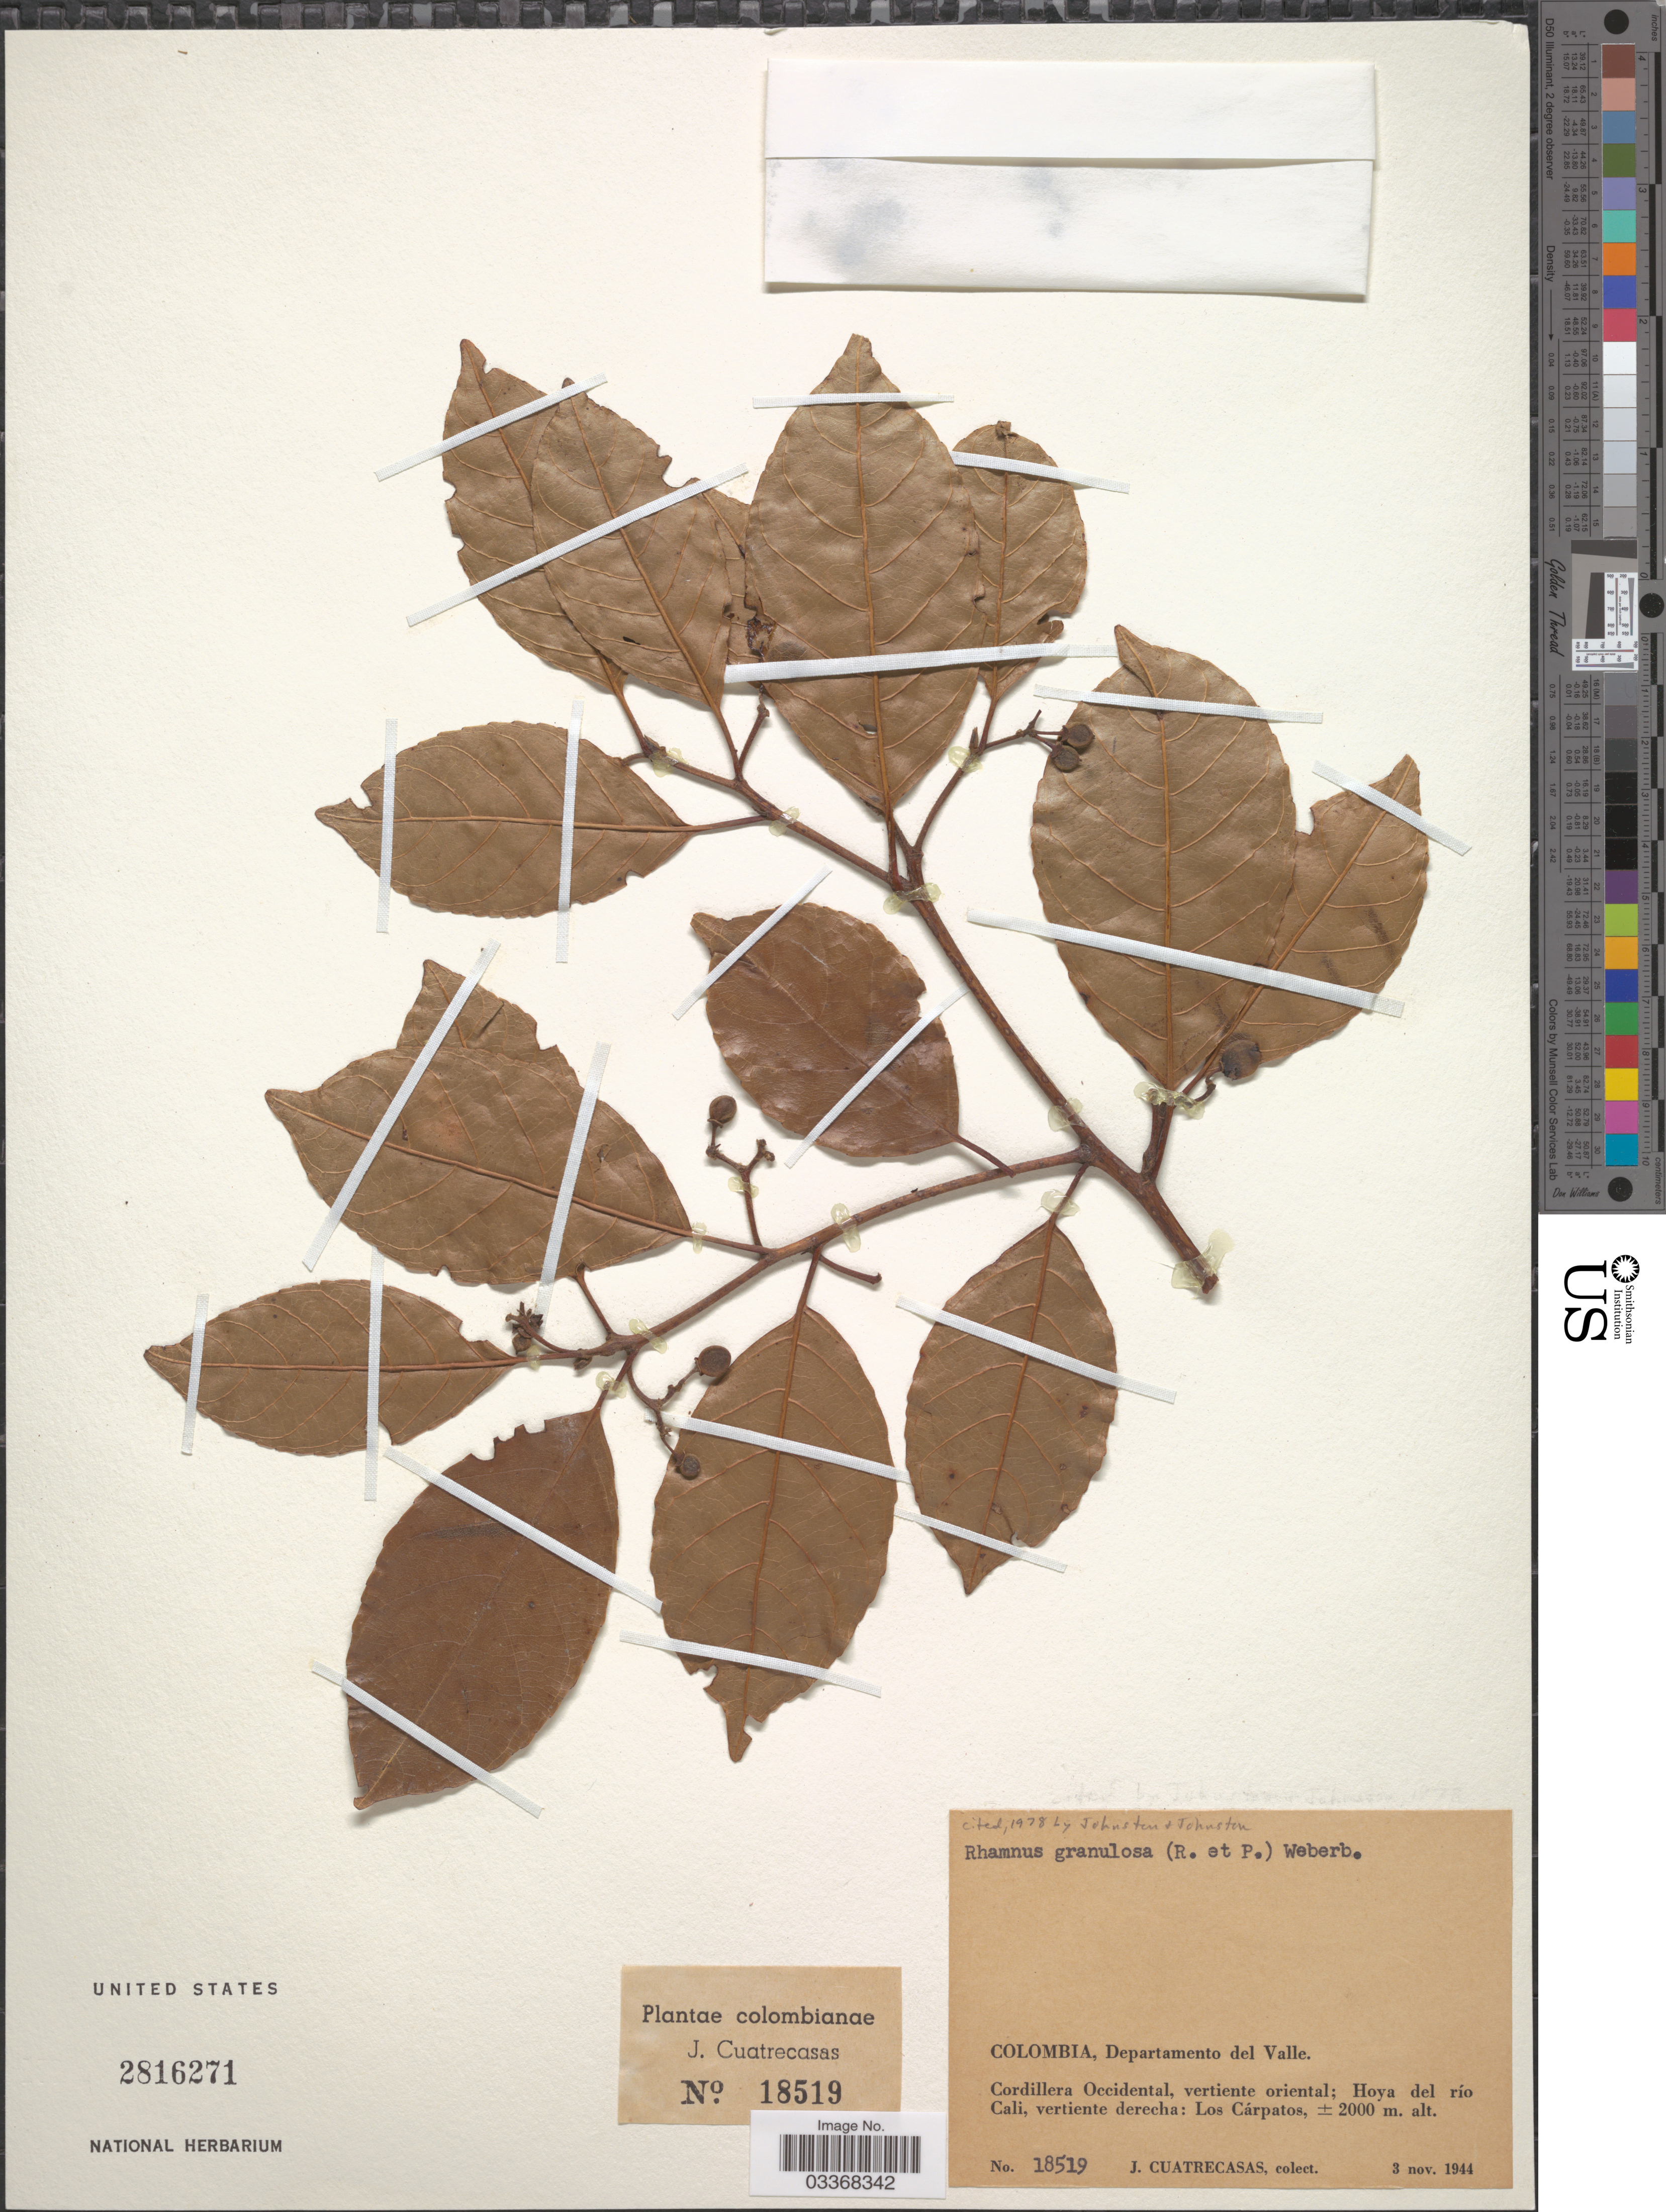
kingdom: Plantae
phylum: Tracheophyta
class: Magnoliopsida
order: Rosales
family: Rhamnaceae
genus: Frangula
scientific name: Frangula granulosa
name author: (Ruiz & Pav.) Grubov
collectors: J. Cuatrecasas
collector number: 18519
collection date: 1944-11-03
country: Colombia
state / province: Valle del Cauca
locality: Departamento del Valle. Cordillera Occidental, vertiente oriental; Hoya del río Cali, vertiente derecha: Los Cárpatos.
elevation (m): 2000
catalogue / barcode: US 2816271